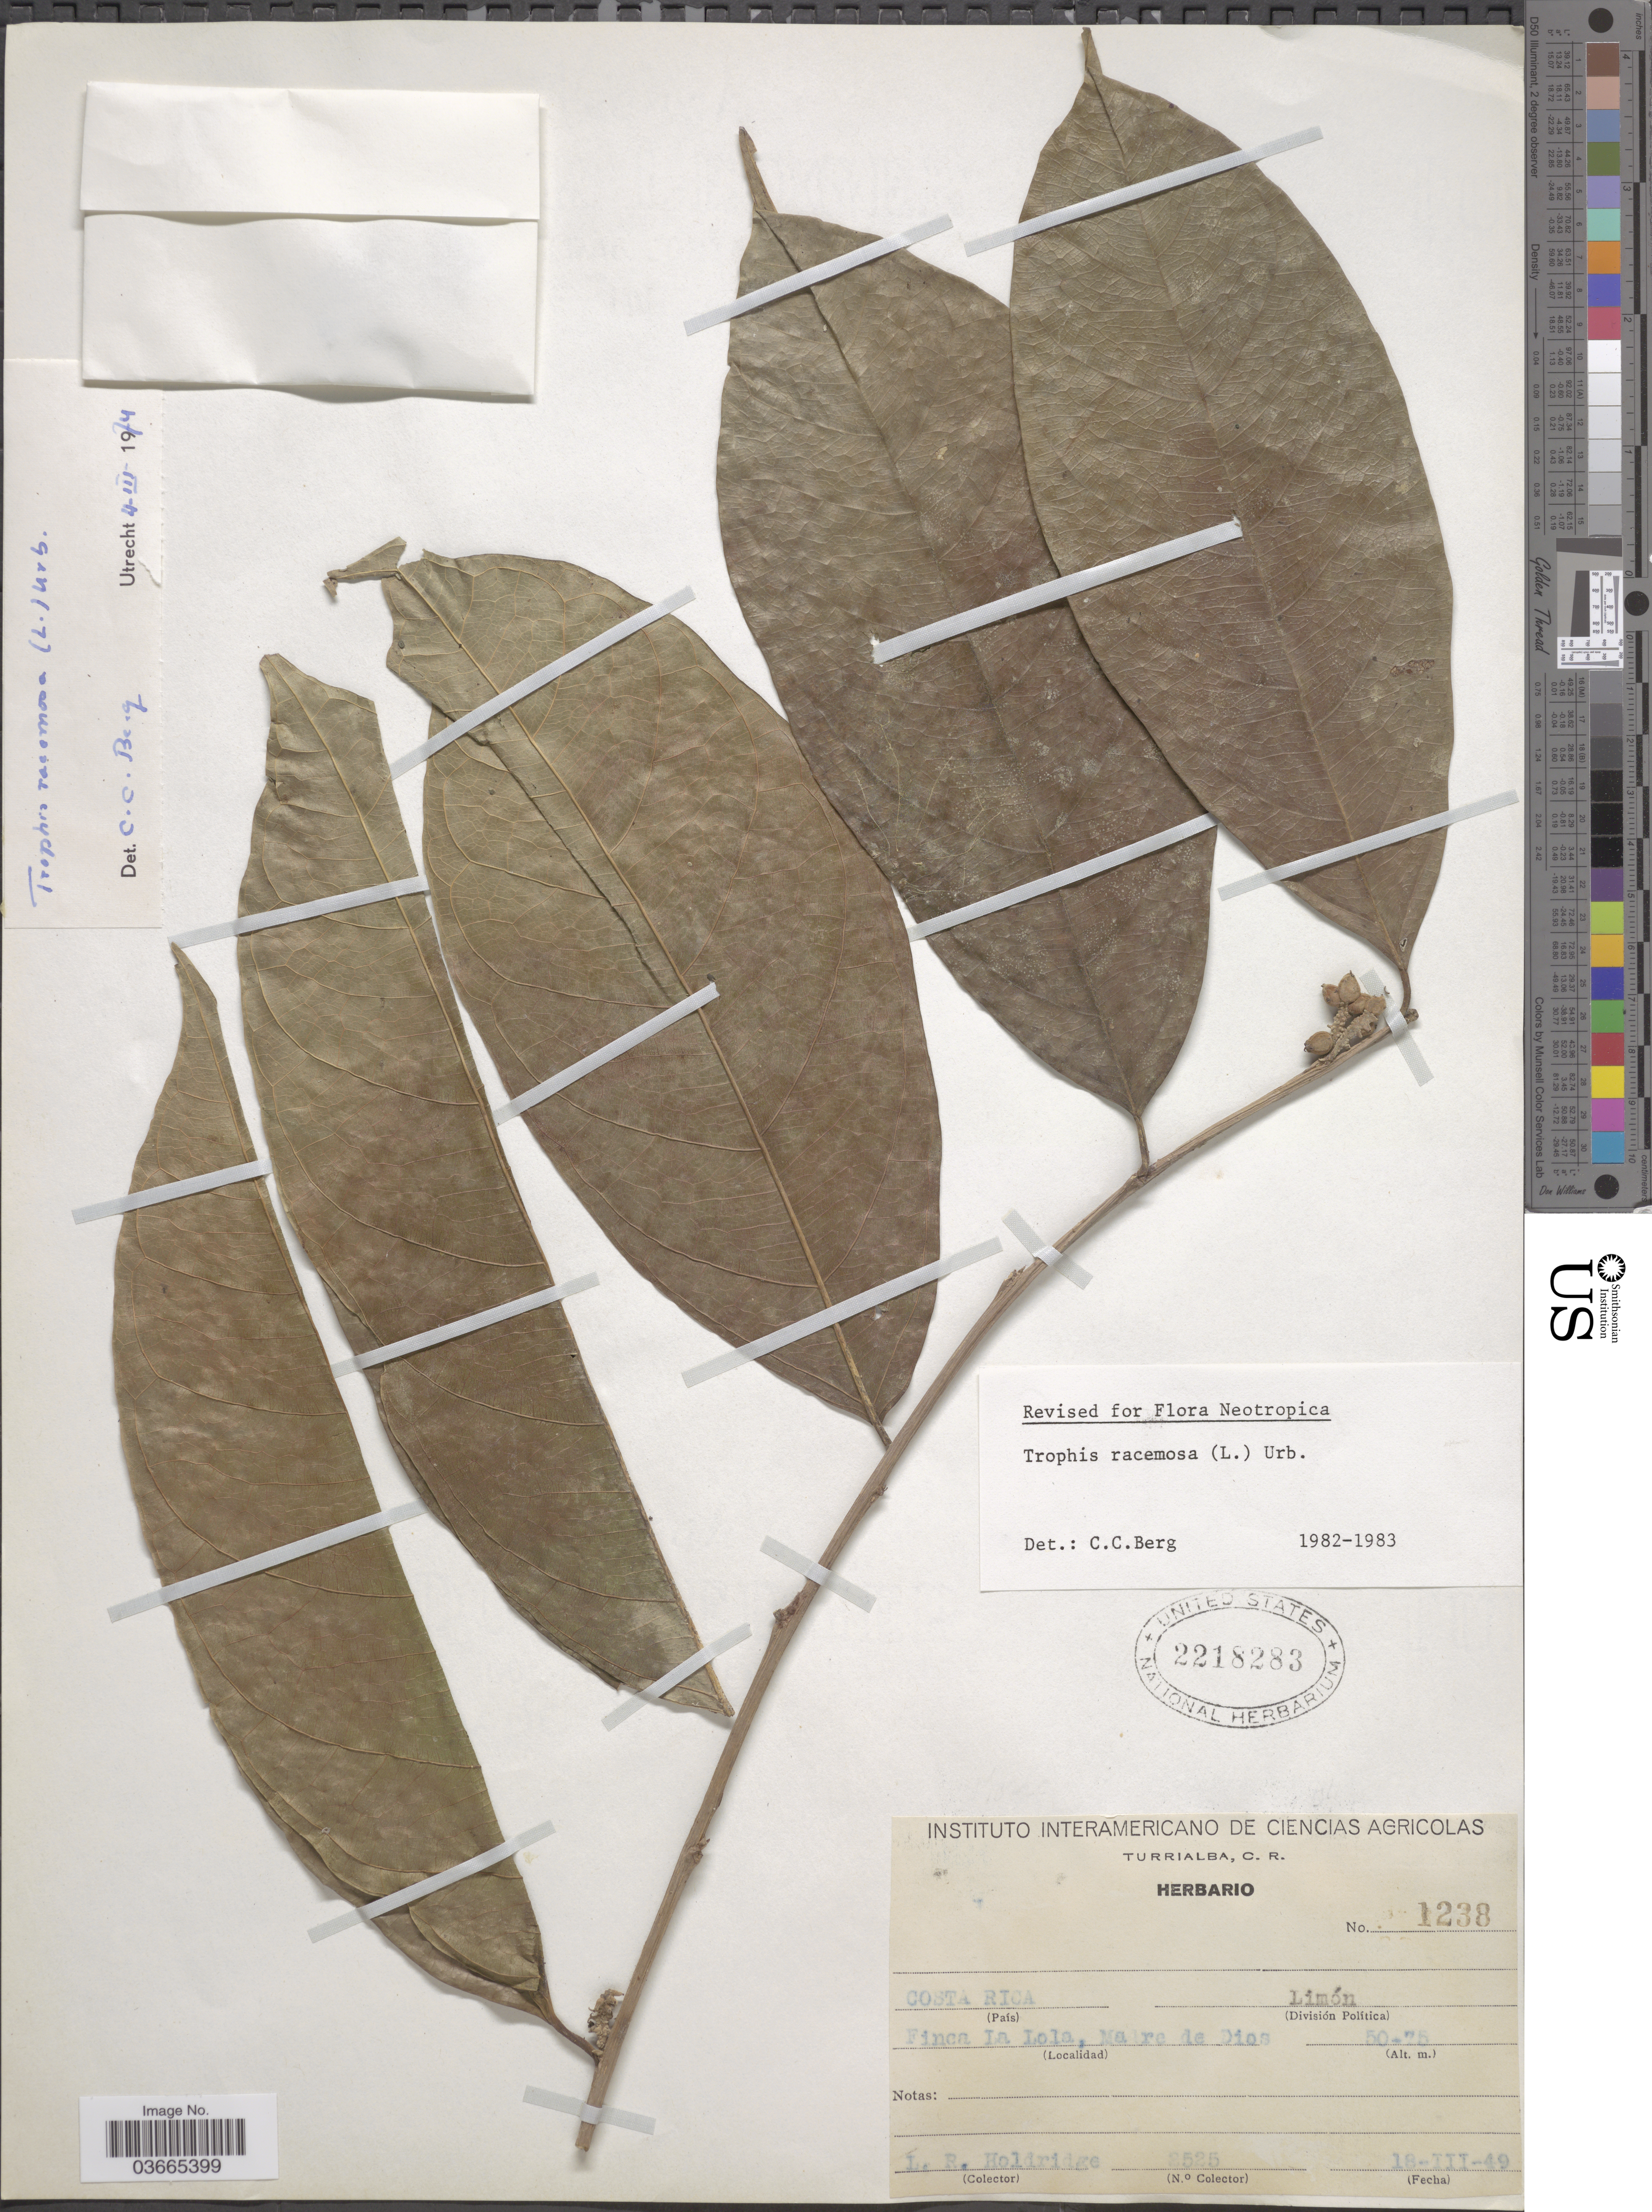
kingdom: Plantae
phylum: Tracheophyta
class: Magnoliopsida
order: Rosales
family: Moraceae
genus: Trophis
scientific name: Trophis racemosa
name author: (L.) Urb.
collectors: L. Holdridge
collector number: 2525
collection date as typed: Transcribed d/m/y: 18/3/49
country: Costa Rica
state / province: Limón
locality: Limón (División Políticia). Finca La Lola, Madre de Dios.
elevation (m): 50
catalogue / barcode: US 2218283